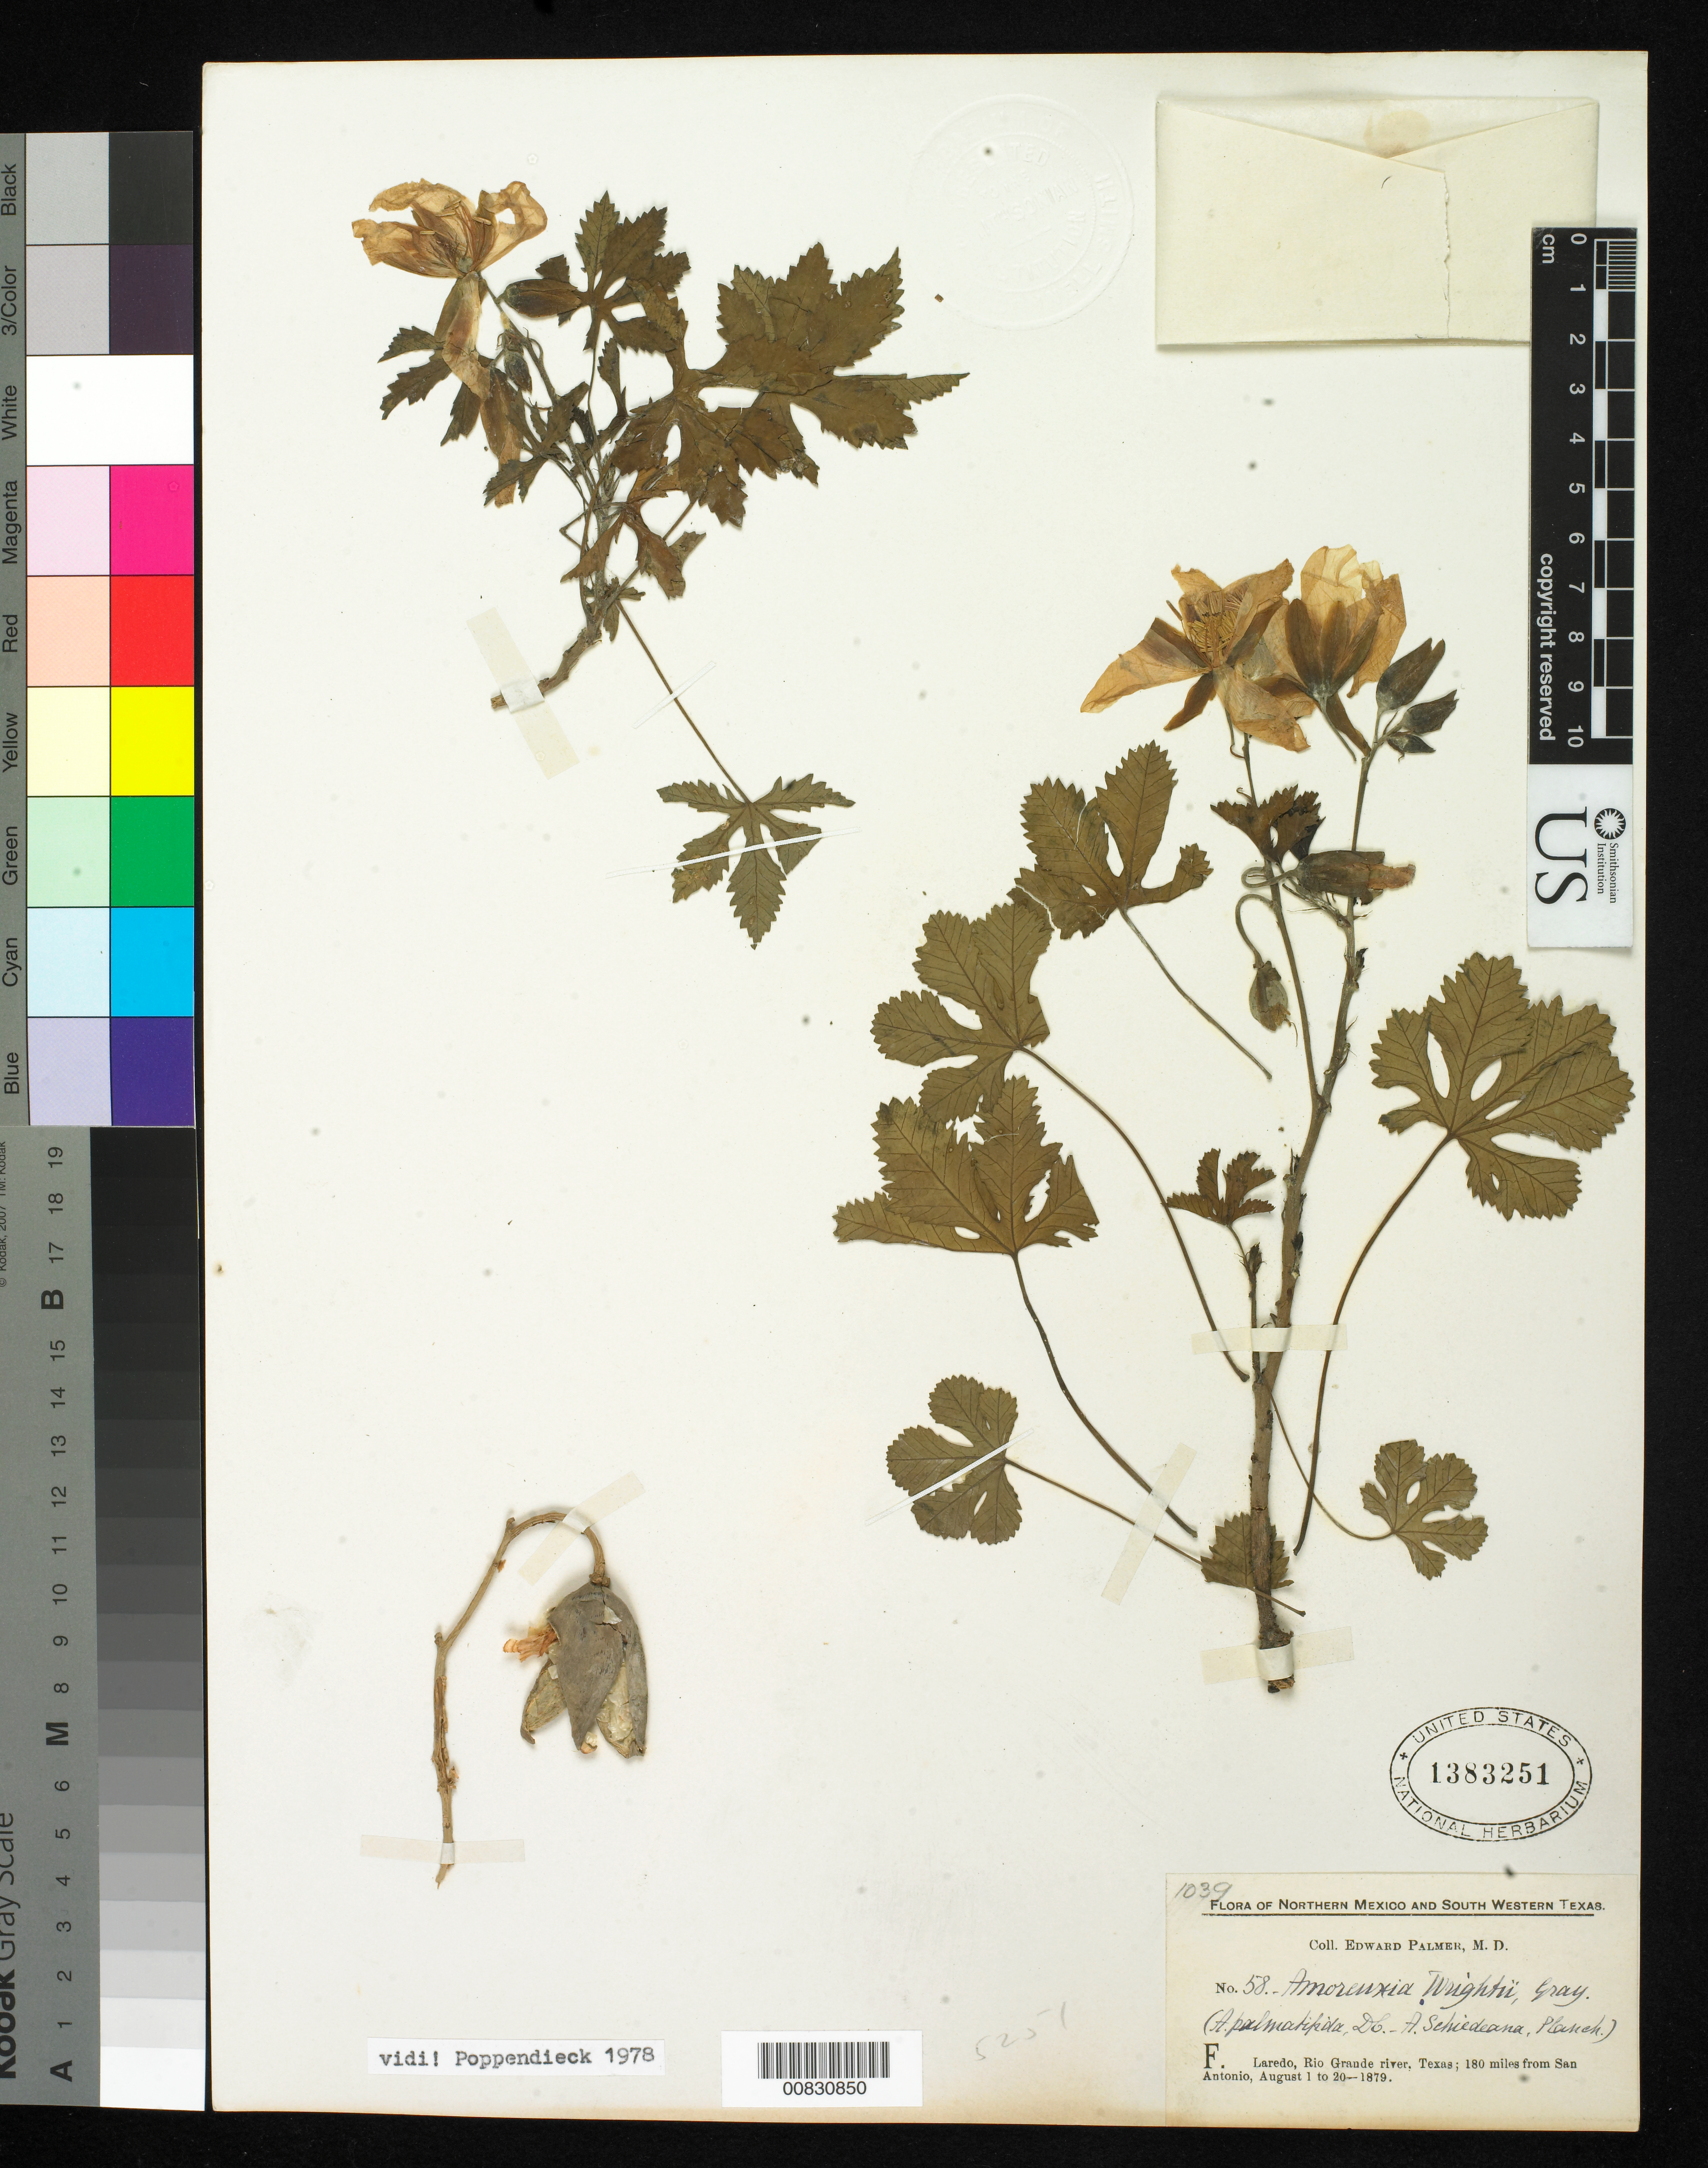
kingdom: Plantae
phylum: Tracheophyta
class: Magnoliopsida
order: Malvales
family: Cochlospermaceae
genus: Amoreuxia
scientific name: Amoreuxia wrightii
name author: A. Gray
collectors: E. Palmer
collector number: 58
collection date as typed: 01 Aug 1879 to 20 Aug 1879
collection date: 1879-08-01/1879-08-20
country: United States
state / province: Texas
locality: F. Laredo, Rio Grande river, Texas; 180 miles from San Antonio.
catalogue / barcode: US 1383251